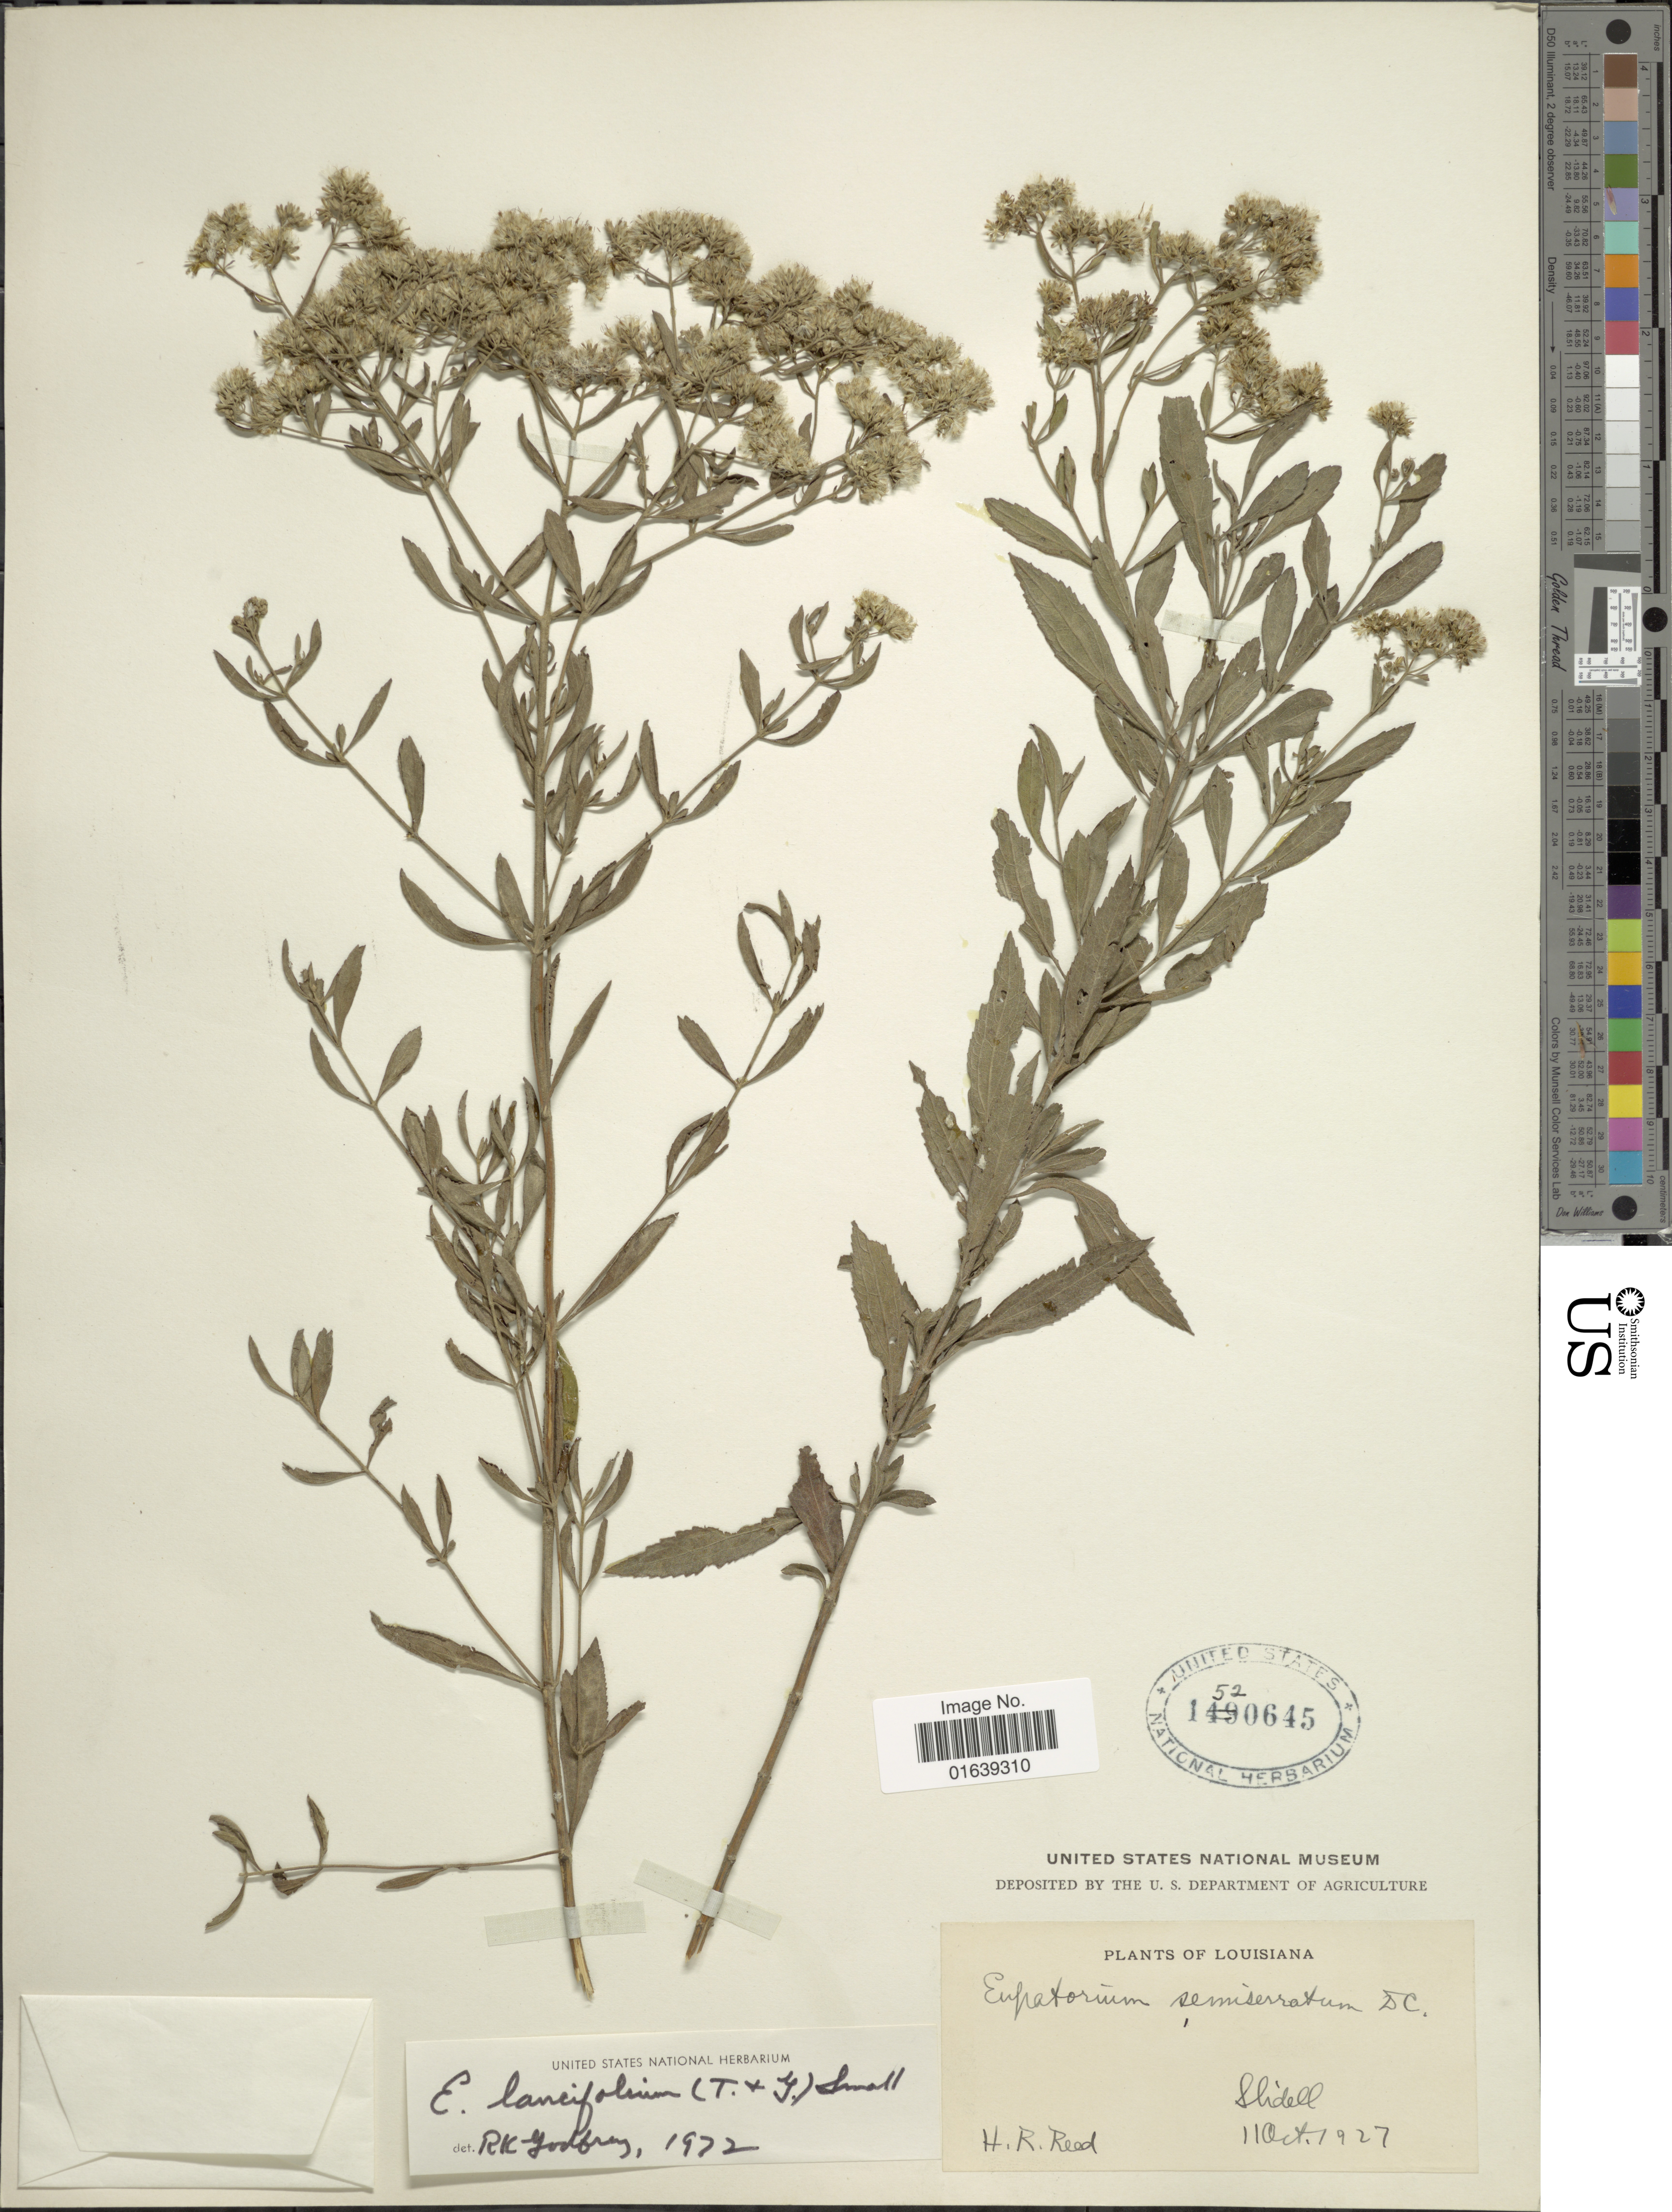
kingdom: Plantae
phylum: Tracheophyta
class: Magnoliopsida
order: Asterales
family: Asteraceae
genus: Eupatorium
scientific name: Eupatorium lancifolium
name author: (Torr. & A. Gray) Small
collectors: H. Reed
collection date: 1927-10-11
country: United States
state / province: Louisiana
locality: Louisiana. Slidell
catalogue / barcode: US 1520645